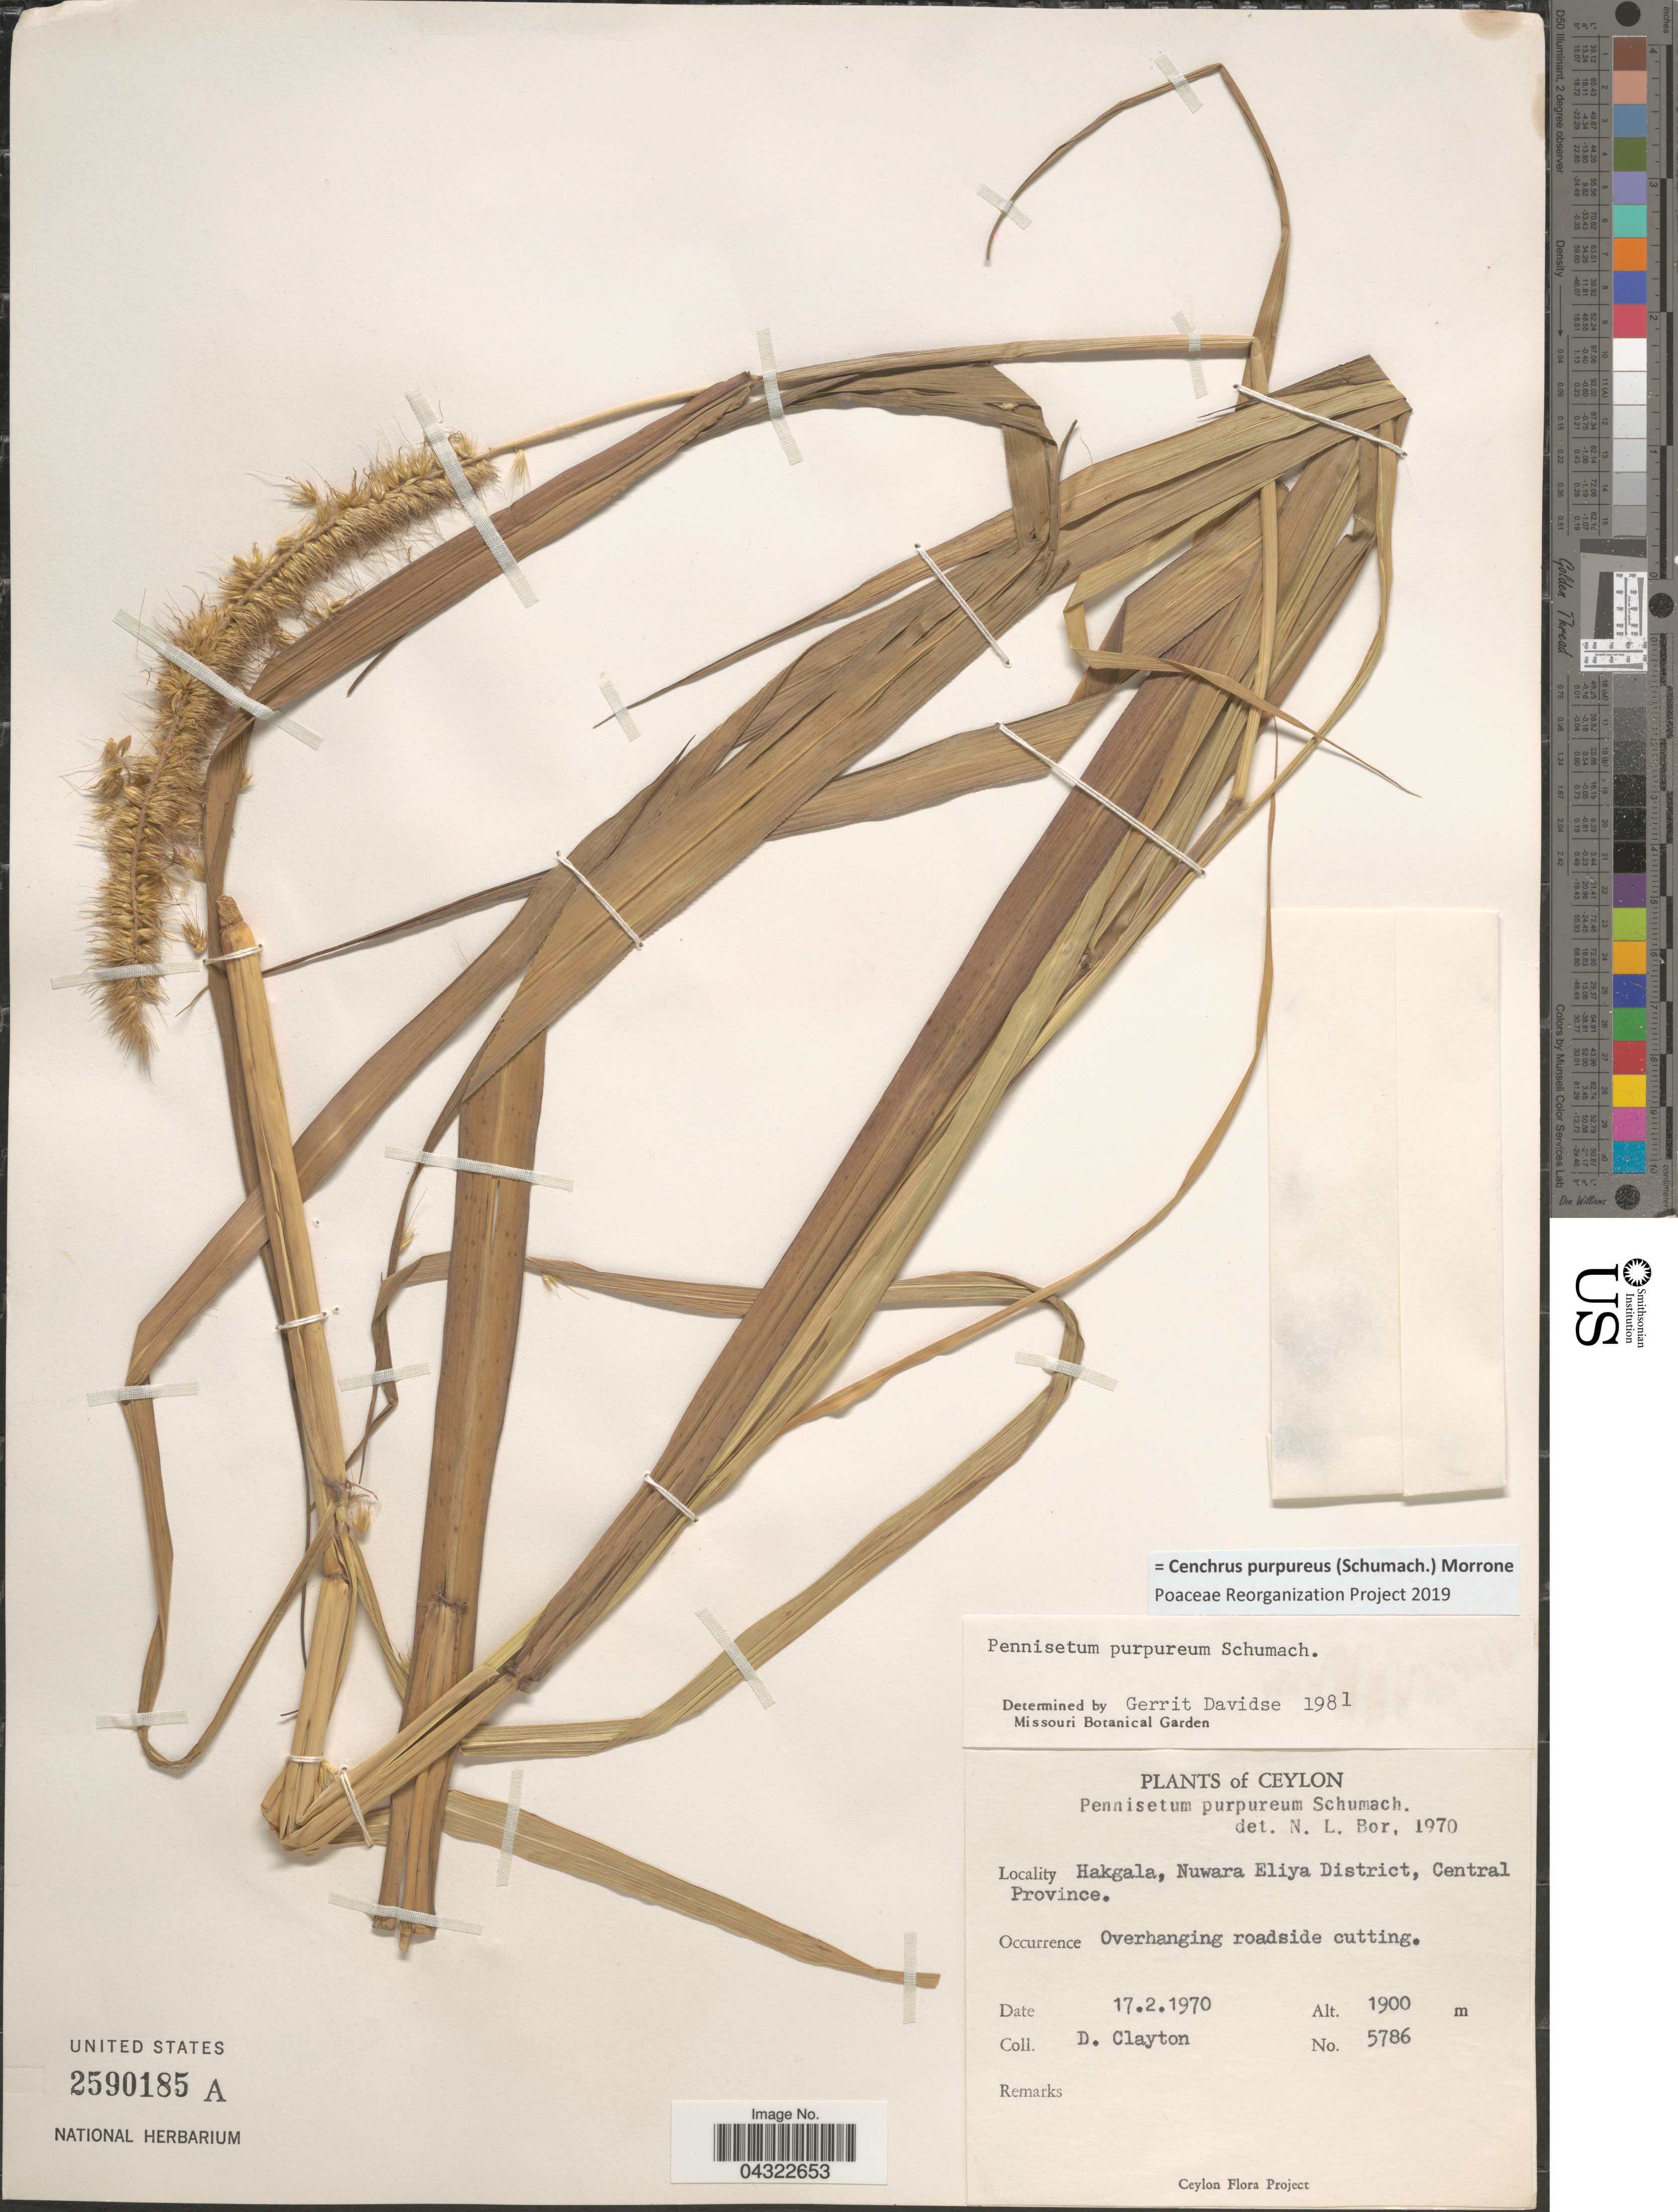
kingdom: Plantae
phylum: Tracheophyta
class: Liliopsida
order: Poales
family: Poaceae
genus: Cenchrus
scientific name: Cenchrus purpureus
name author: (Schumach.) Morrone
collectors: D. Clayton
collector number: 5786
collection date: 1970-02-17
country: Sri Lanka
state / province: Central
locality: Ceylon. Hakgala, Nuwara Eliya District.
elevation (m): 1900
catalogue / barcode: US 2590185A